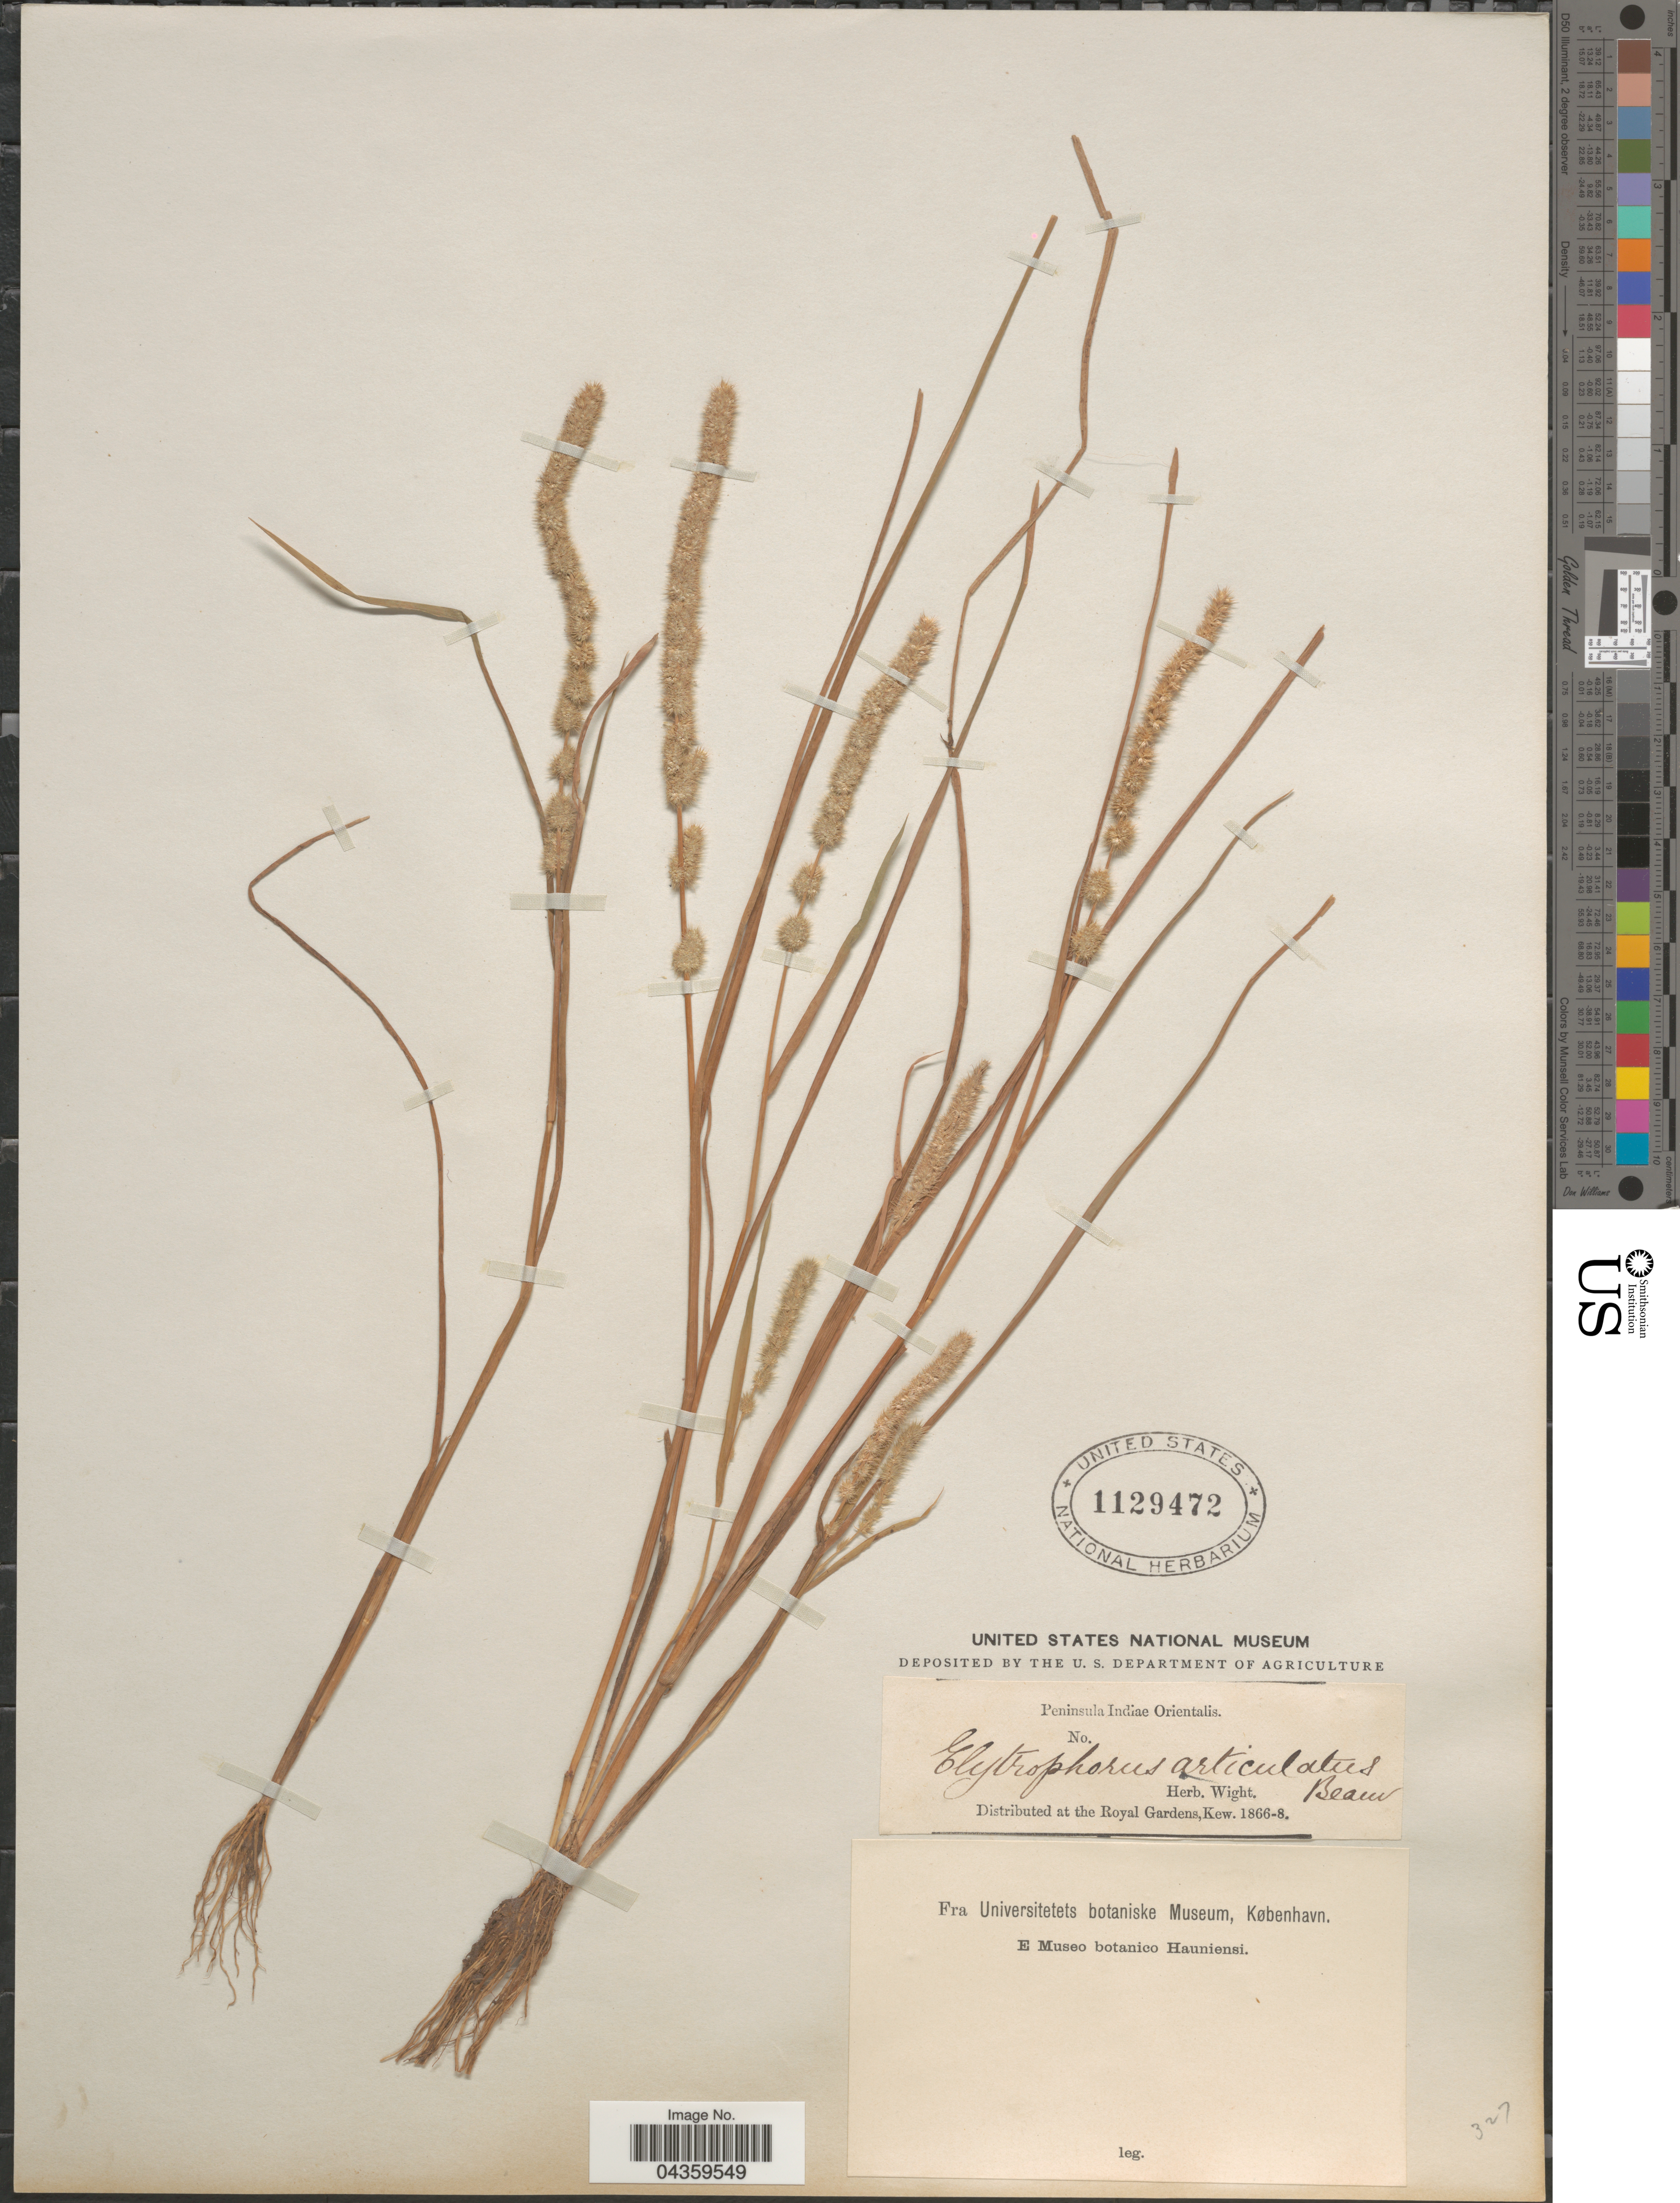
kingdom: Plantae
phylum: Tracheophyta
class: Liliopsida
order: Poales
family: Poaceae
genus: Elytrophorus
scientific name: Elytrophorus spicatus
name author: (Willd.) A. Camus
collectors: ex Herb. Wight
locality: Peninsula Indiae Orientalis.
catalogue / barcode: US 1129472